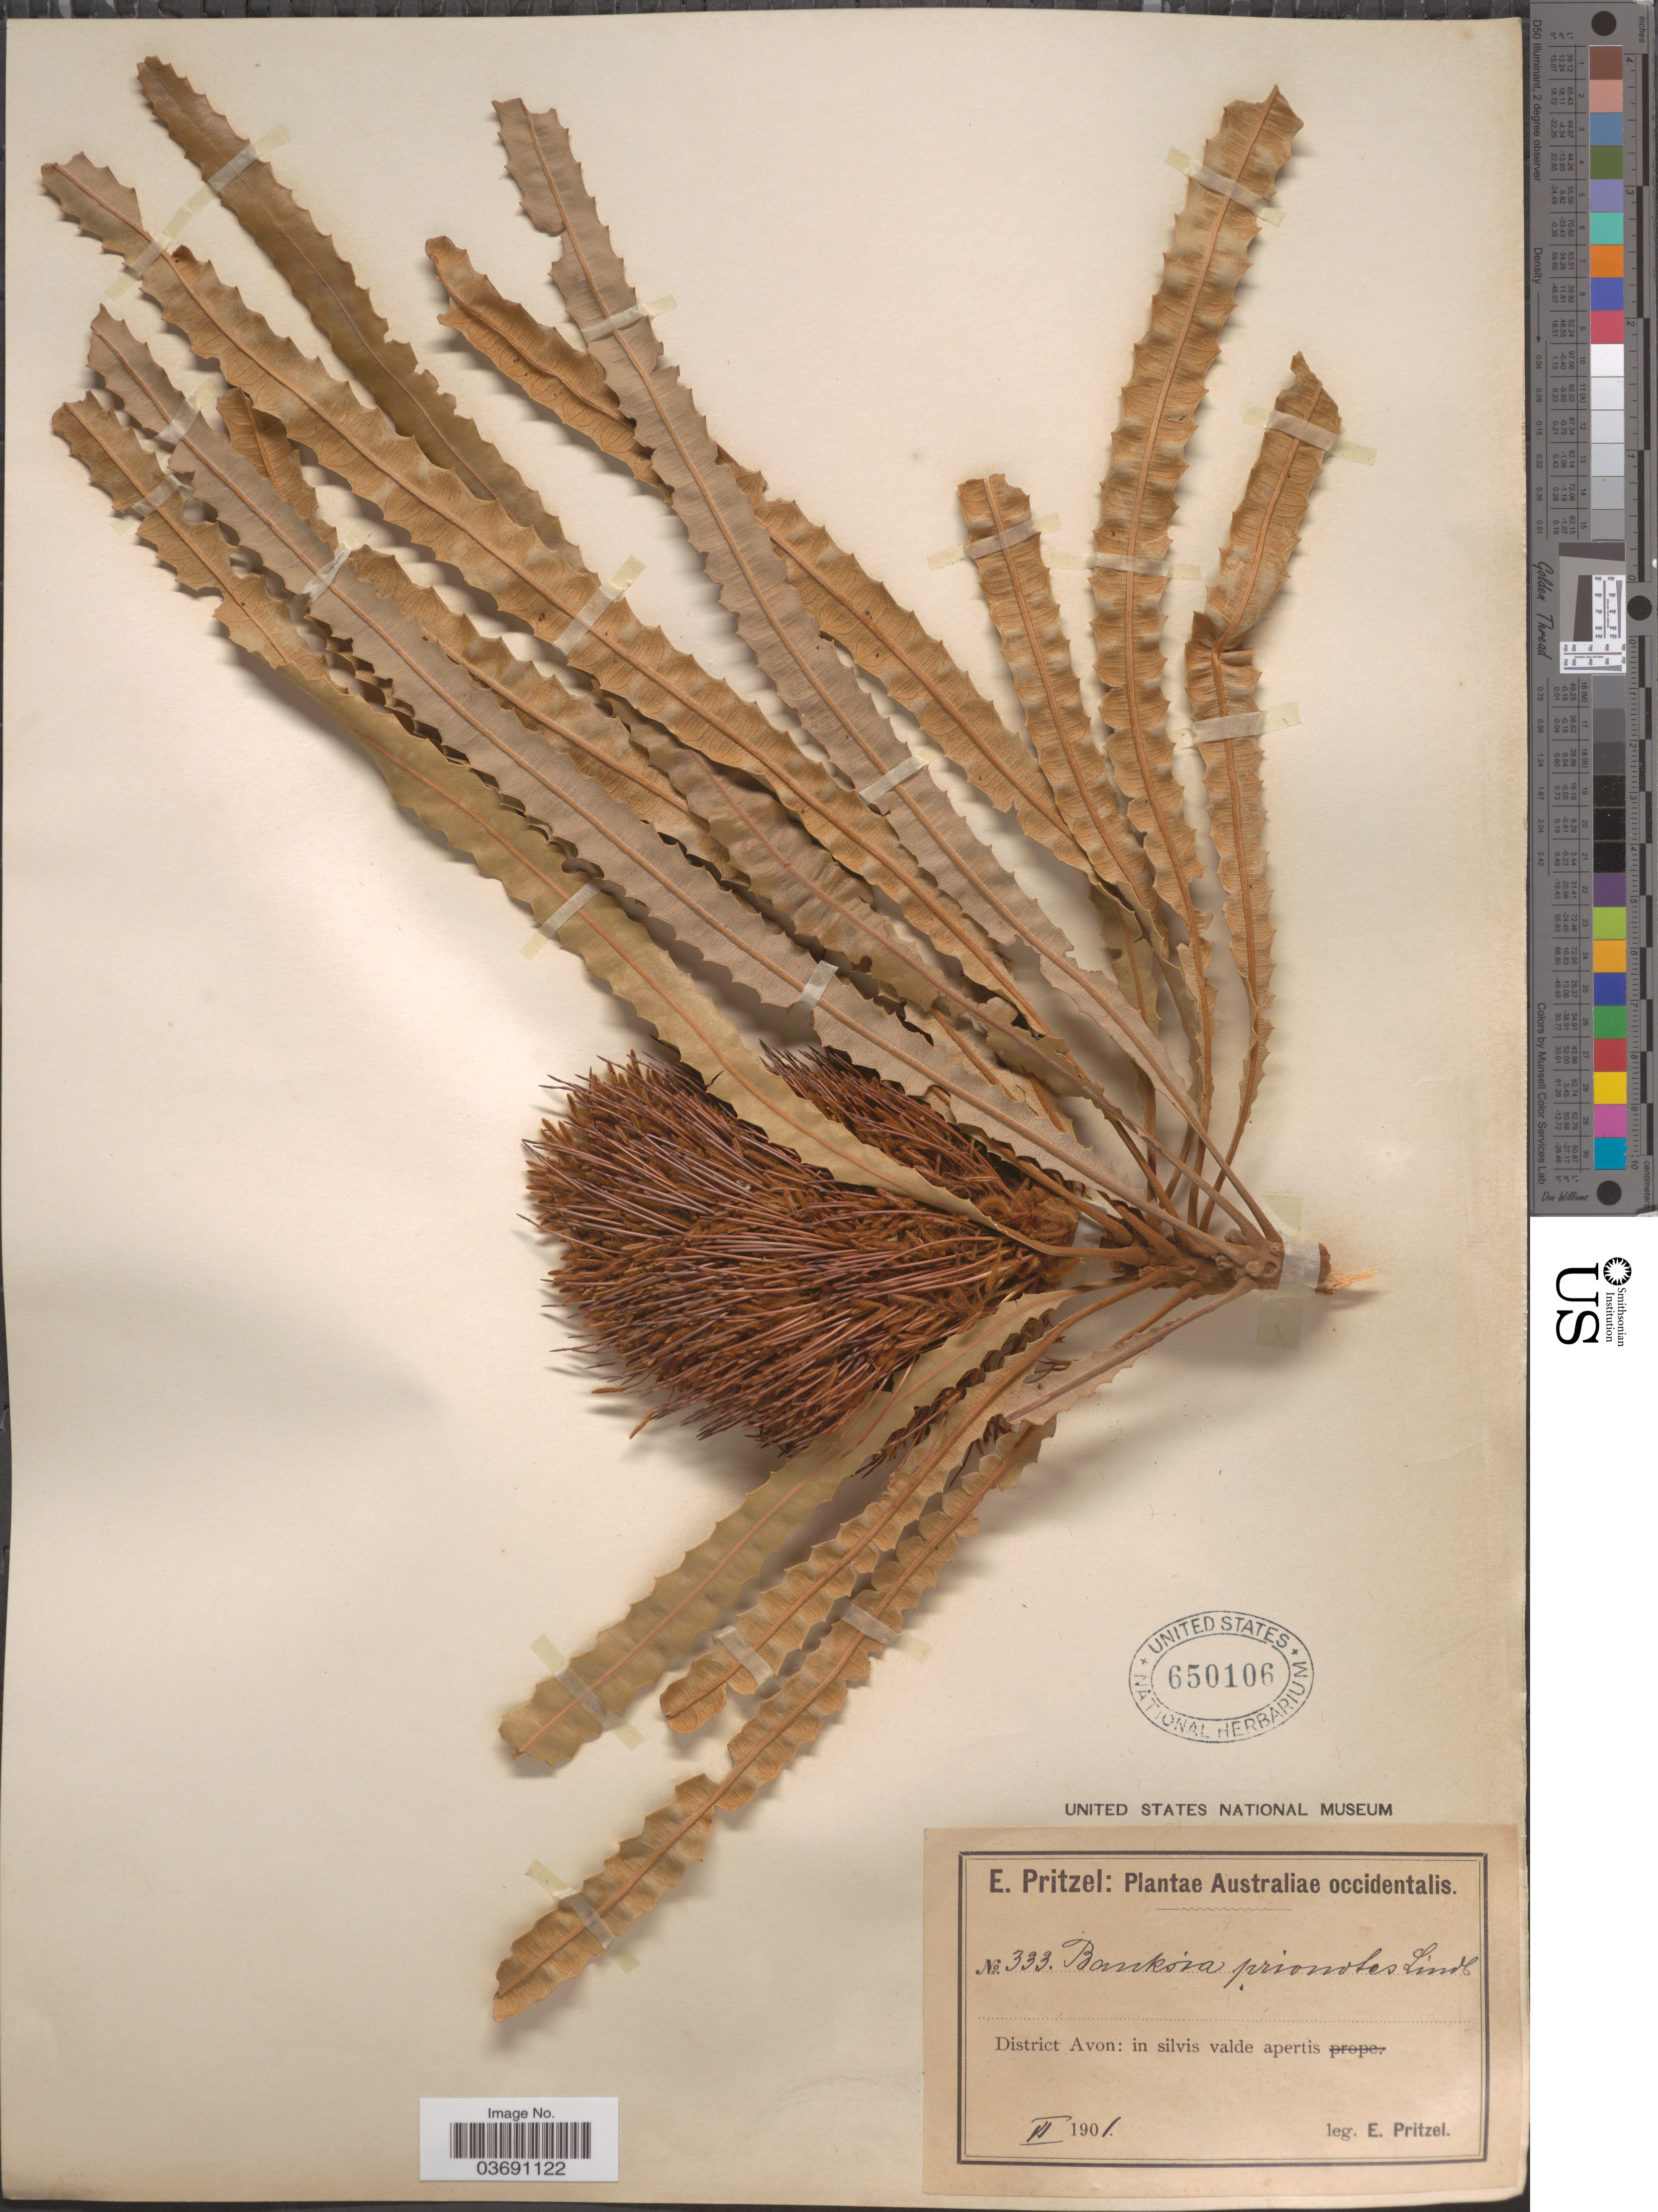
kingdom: Plantae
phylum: Tracheophyta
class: Magnoliopsida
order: Proteales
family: Proteaceae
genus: Banksia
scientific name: Banksia prionotes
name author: Lindl.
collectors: E. G. Pritzel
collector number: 333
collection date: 1901-06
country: Australia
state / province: Western Australia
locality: Australiae occidentalis. District Avon: in silvis valde apertis.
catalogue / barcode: US 650106